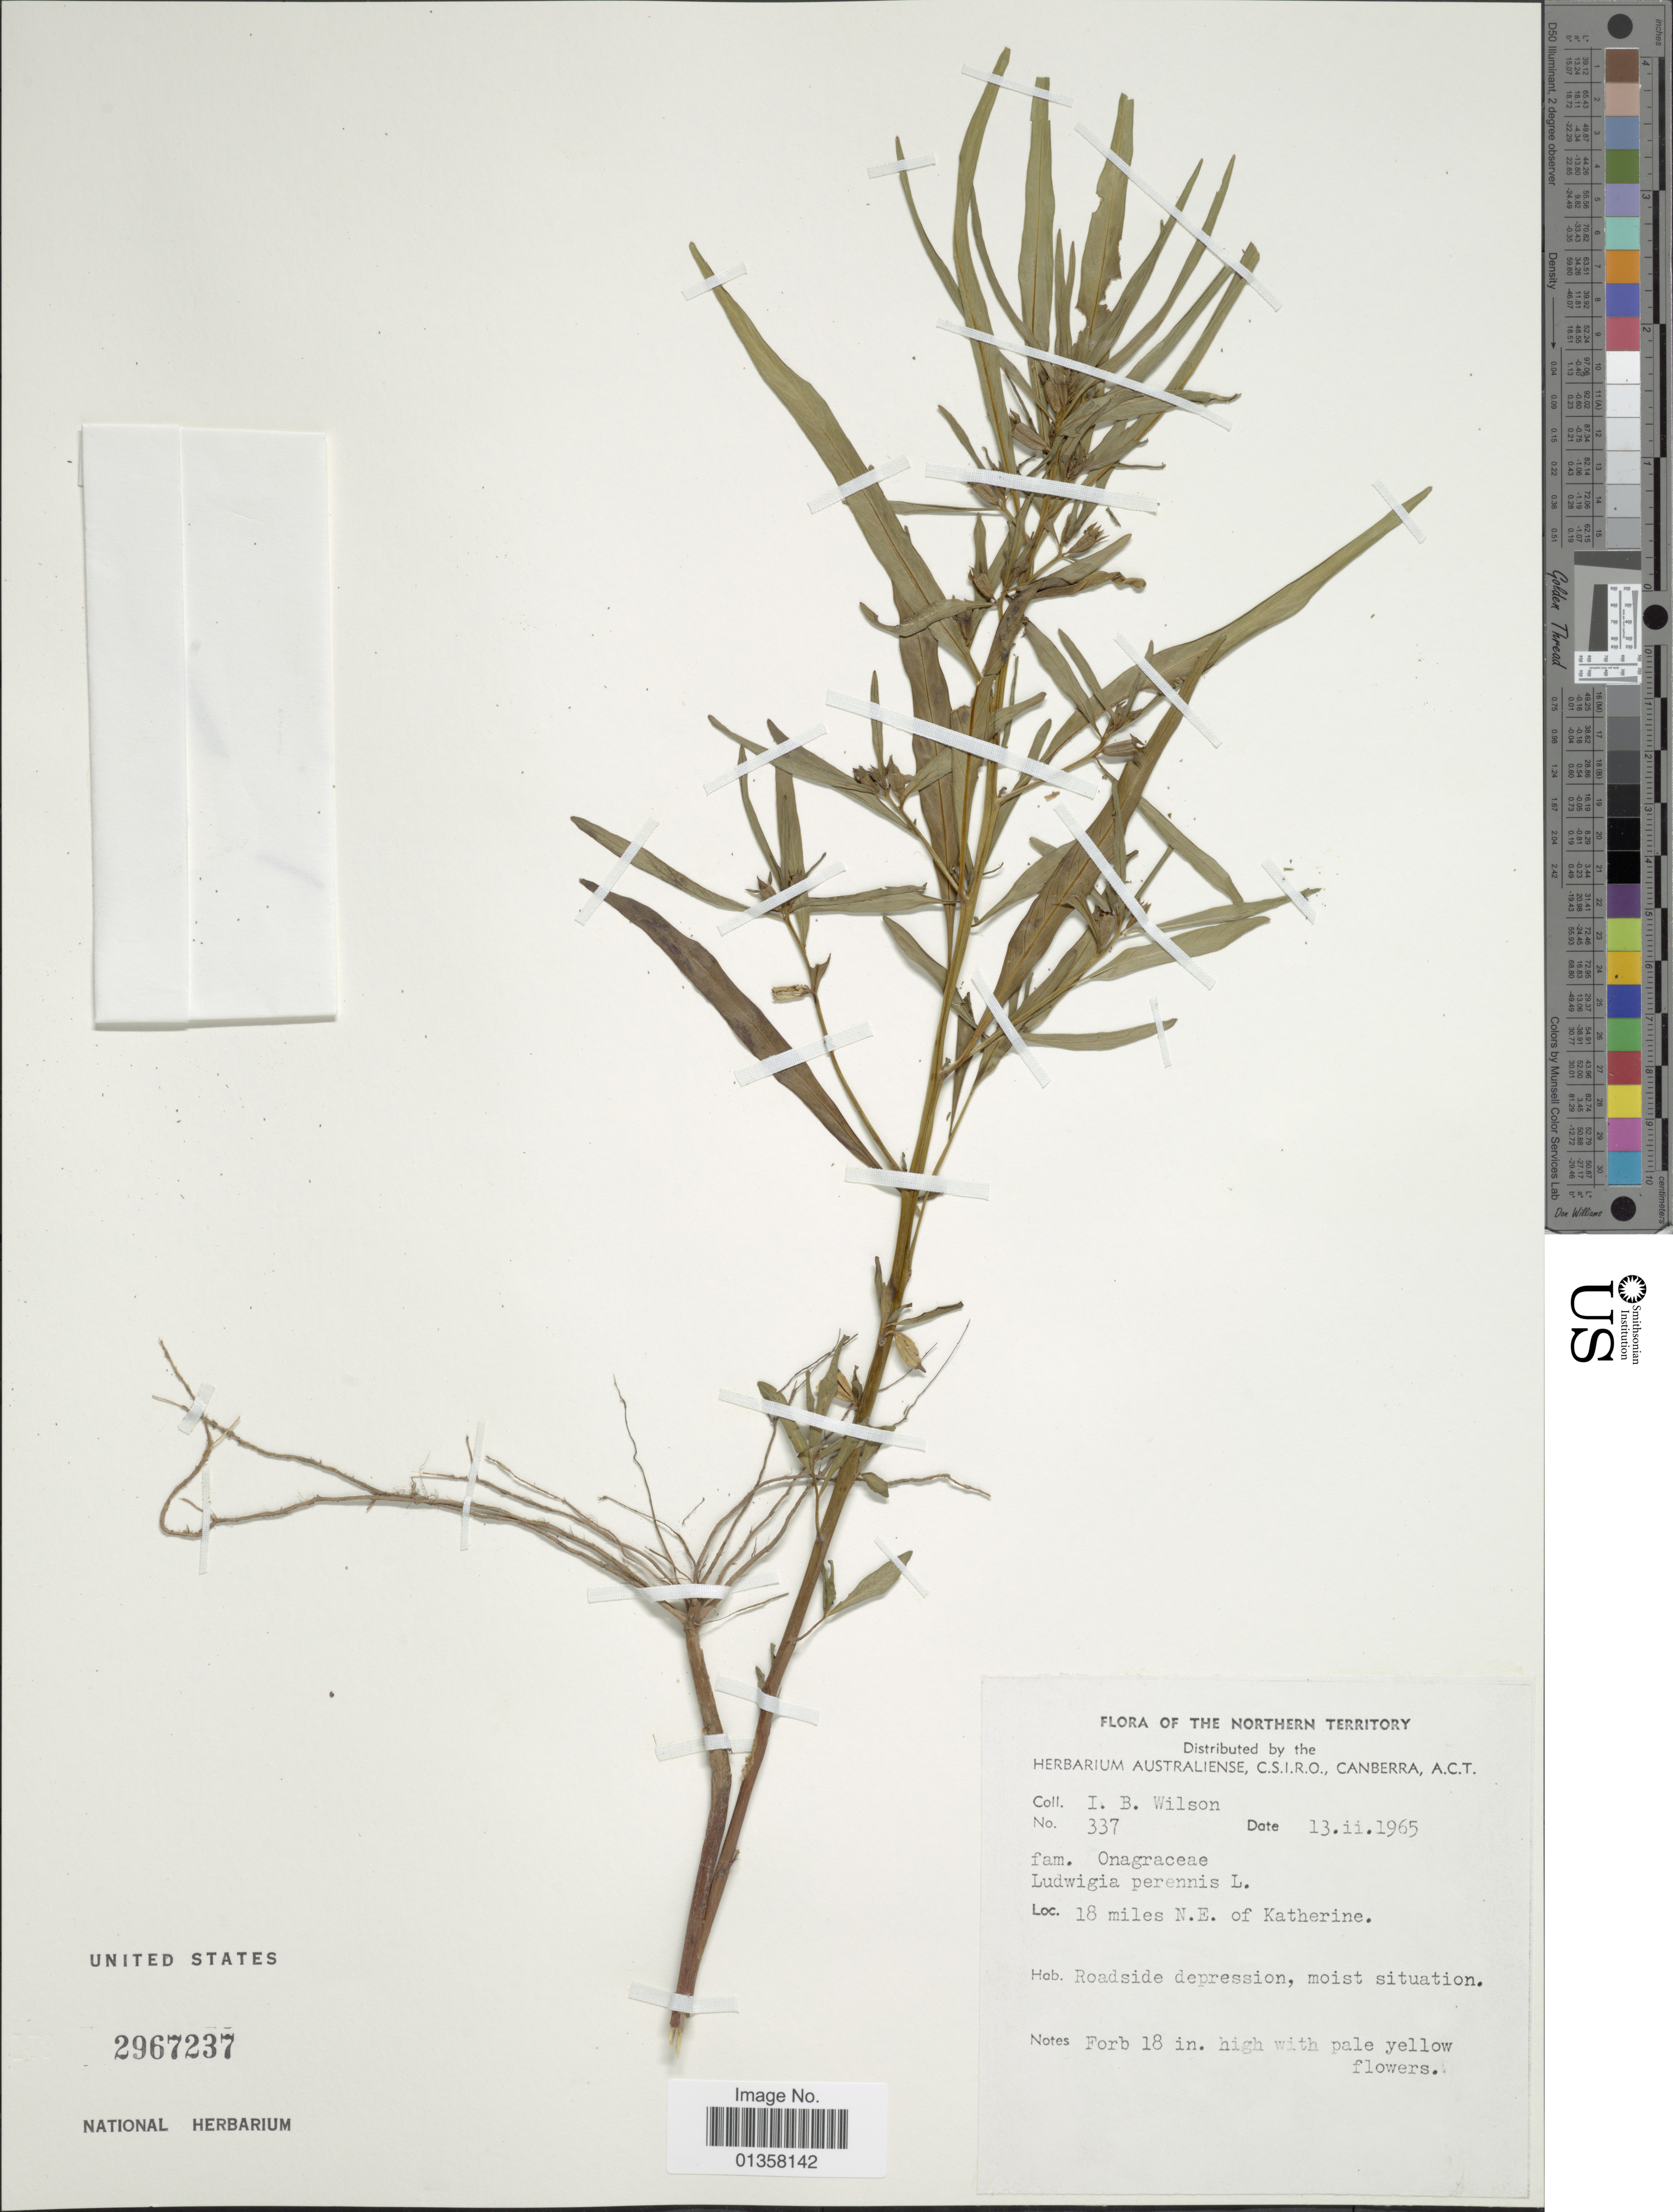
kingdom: Plantae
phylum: Tracheophyta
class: Magnoliopsida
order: Myrtales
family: Onagraceae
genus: Ludwigia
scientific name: Ludwigia perennis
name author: L.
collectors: I. B. Wilson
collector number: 337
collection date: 1965-02-13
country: Australia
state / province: Northern Territory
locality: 18 miles N.E. of Katherine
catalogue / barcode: US 2967237